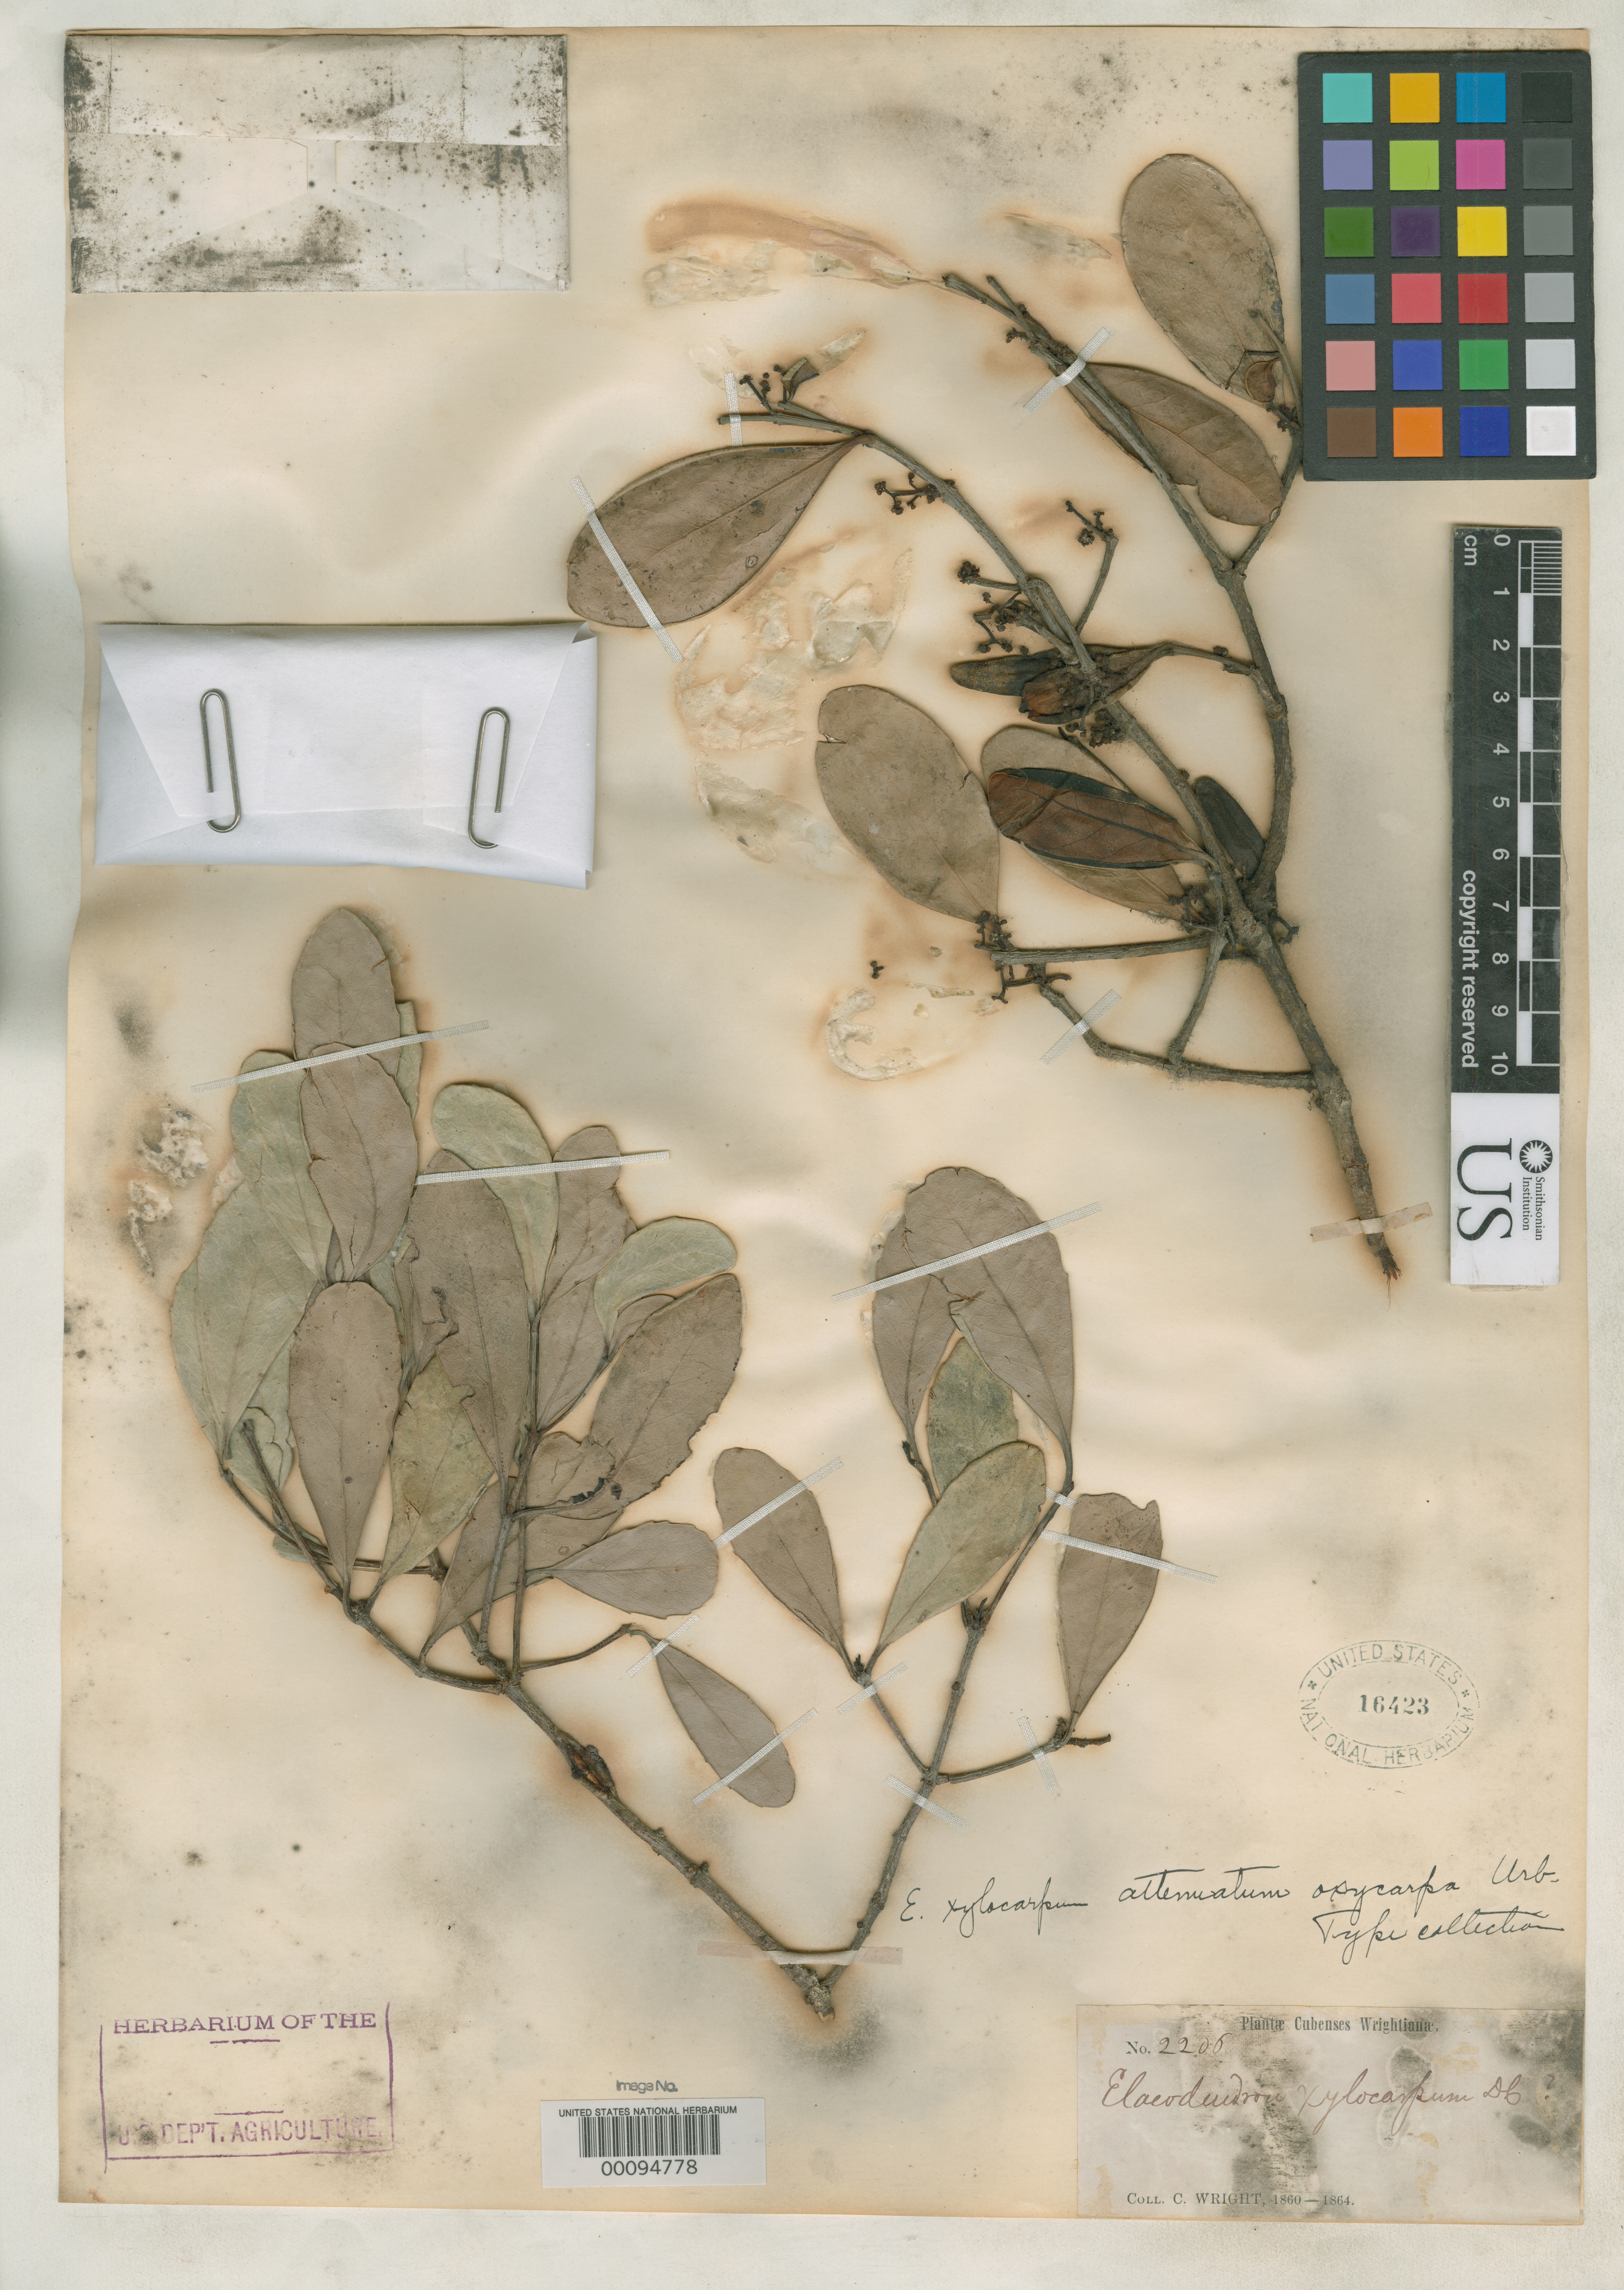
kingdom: Plantae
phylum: Tracheophyta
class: Magnoliopsida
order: Celastrales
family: Celastraceae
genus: Elaeodendron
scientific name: Elaeodendron xylocarpum f. oxycarpa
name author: Urb.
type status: Syntype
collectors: C. Wright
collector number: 2206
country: Cuba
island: Greater Antilles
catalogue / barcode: US 16423